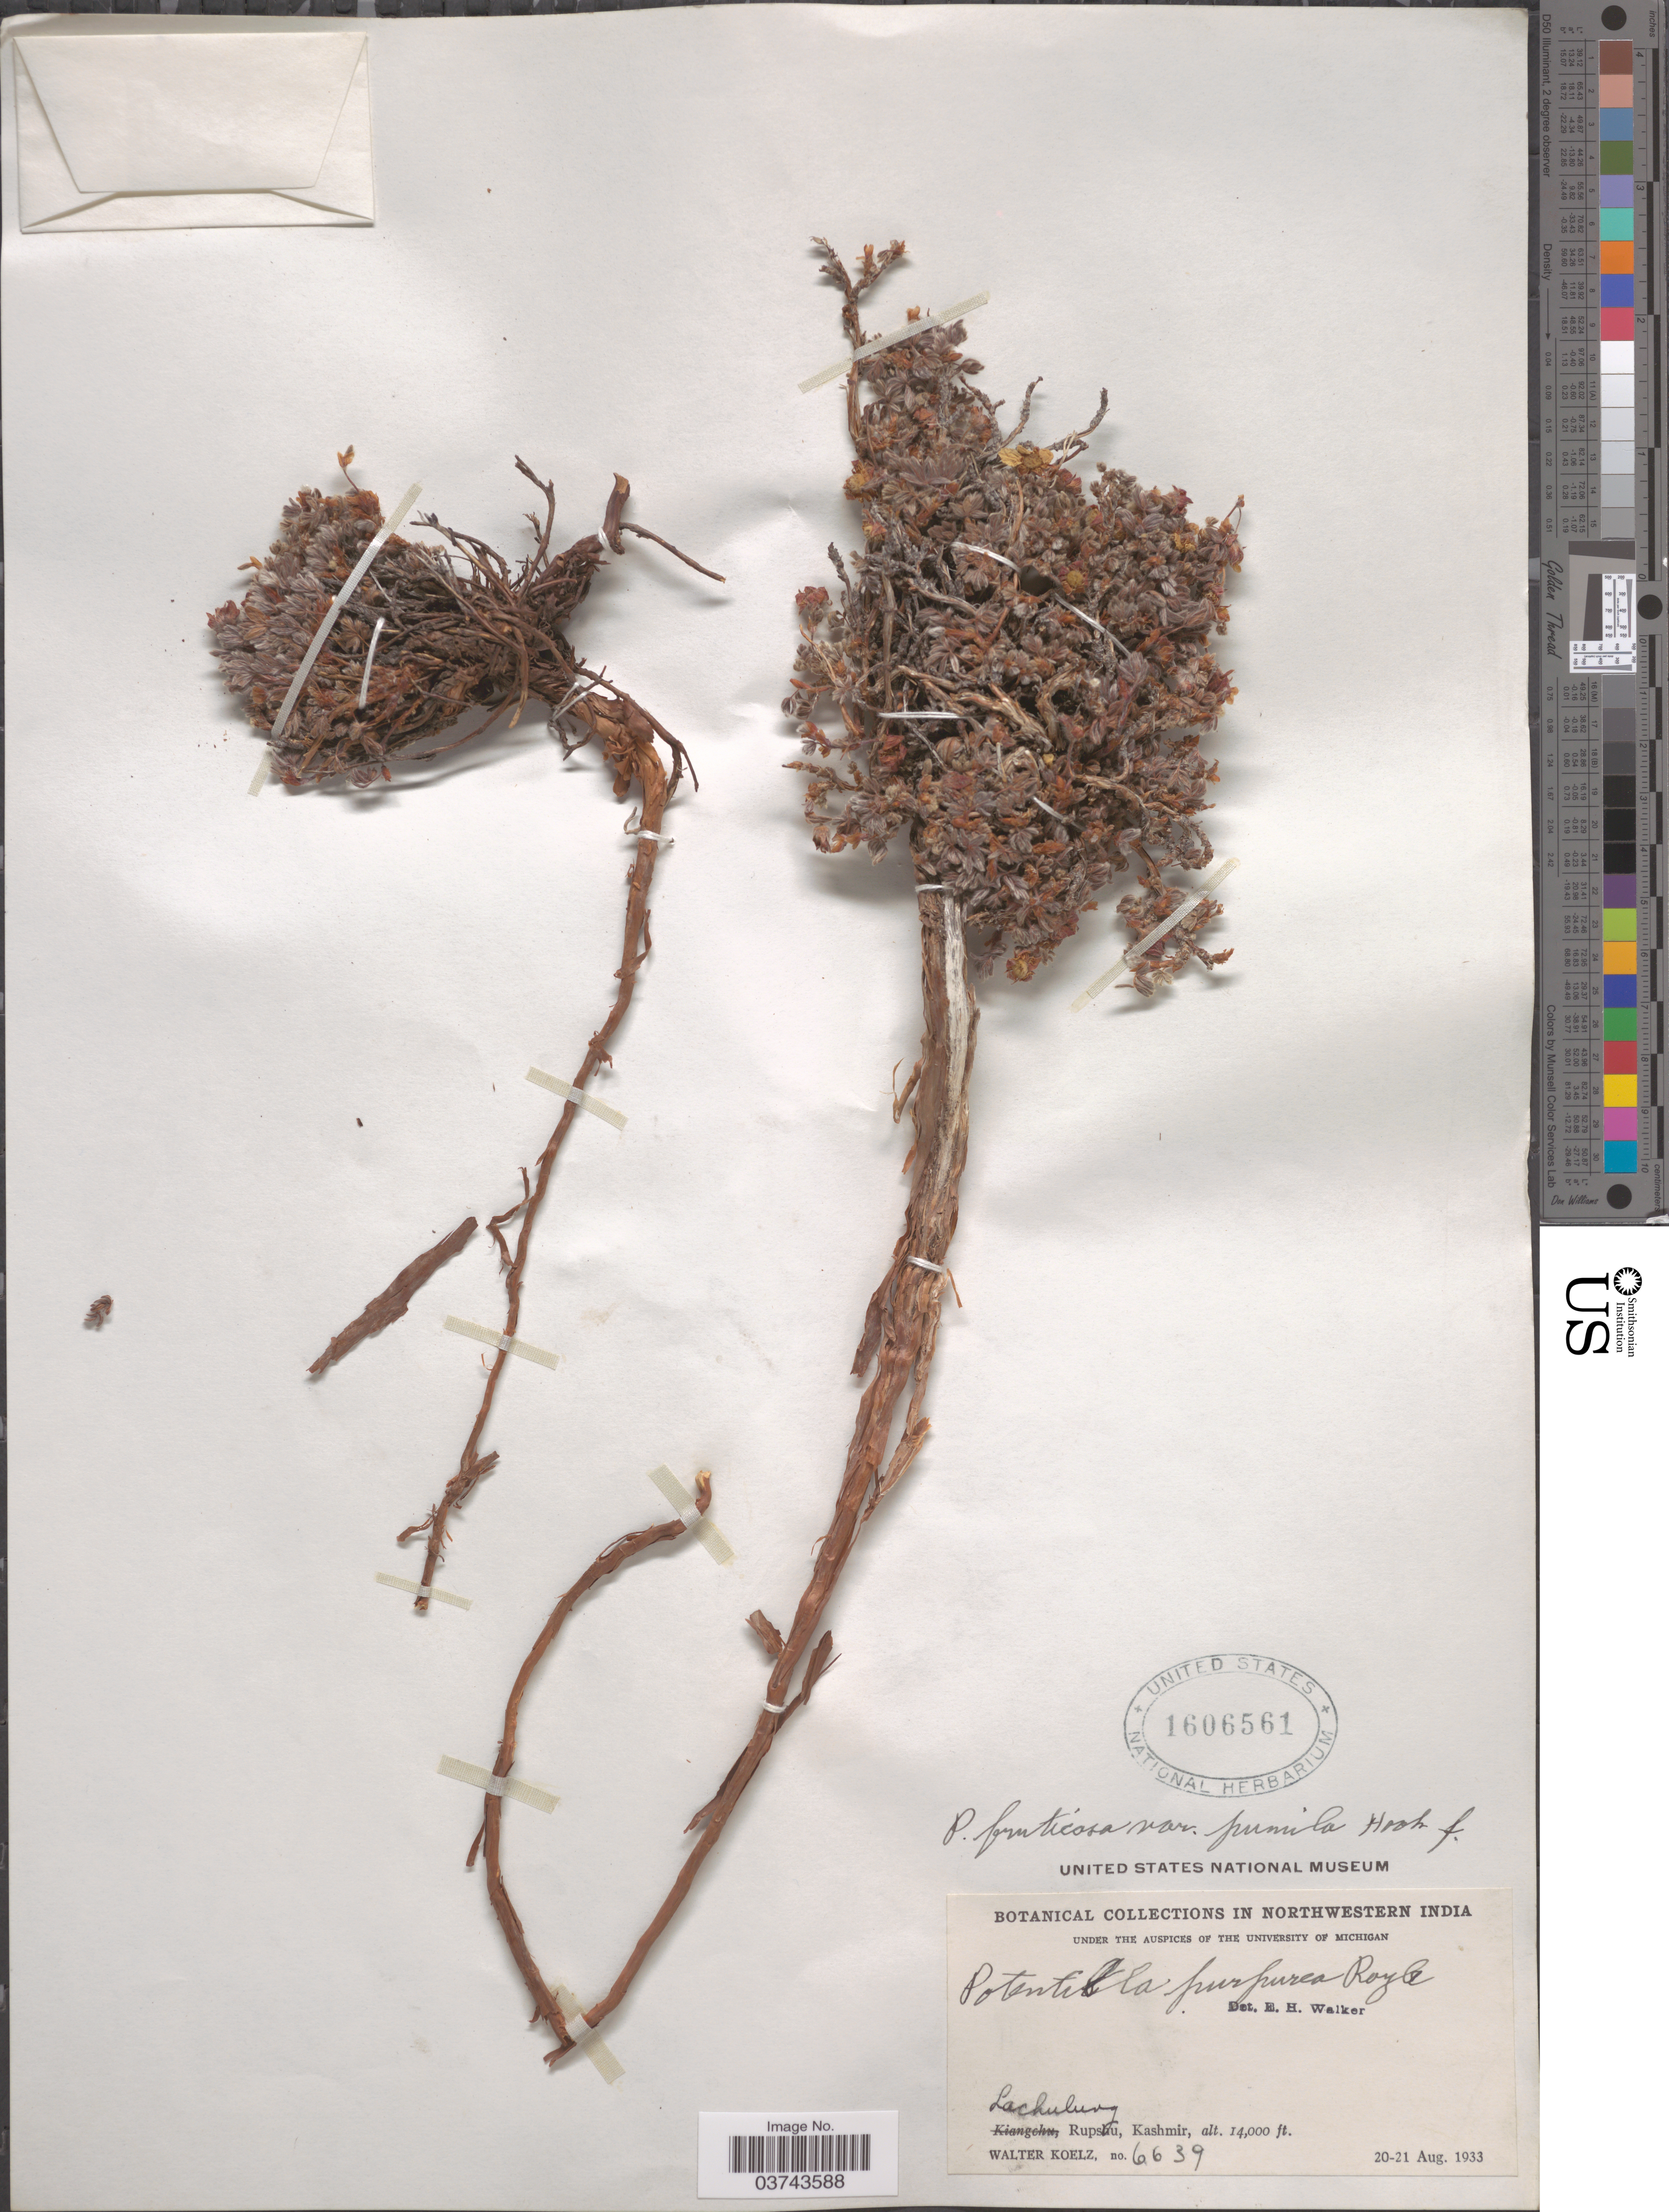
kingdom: Plantae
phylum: Tracheophyta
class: Magnoliopsida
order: Rosales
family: Rosaceae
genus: Dasiphora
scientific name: Dasiphora dryadanthoides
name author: Juz.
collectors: W. N. Koelz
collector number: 6639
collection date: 1933-08-20/1933-08-21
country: India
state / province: Jammu and Kashmir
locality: Northwestern India. Lachulung. Rupshu, Kashmir.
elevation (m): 4267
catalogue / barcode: US 1606561